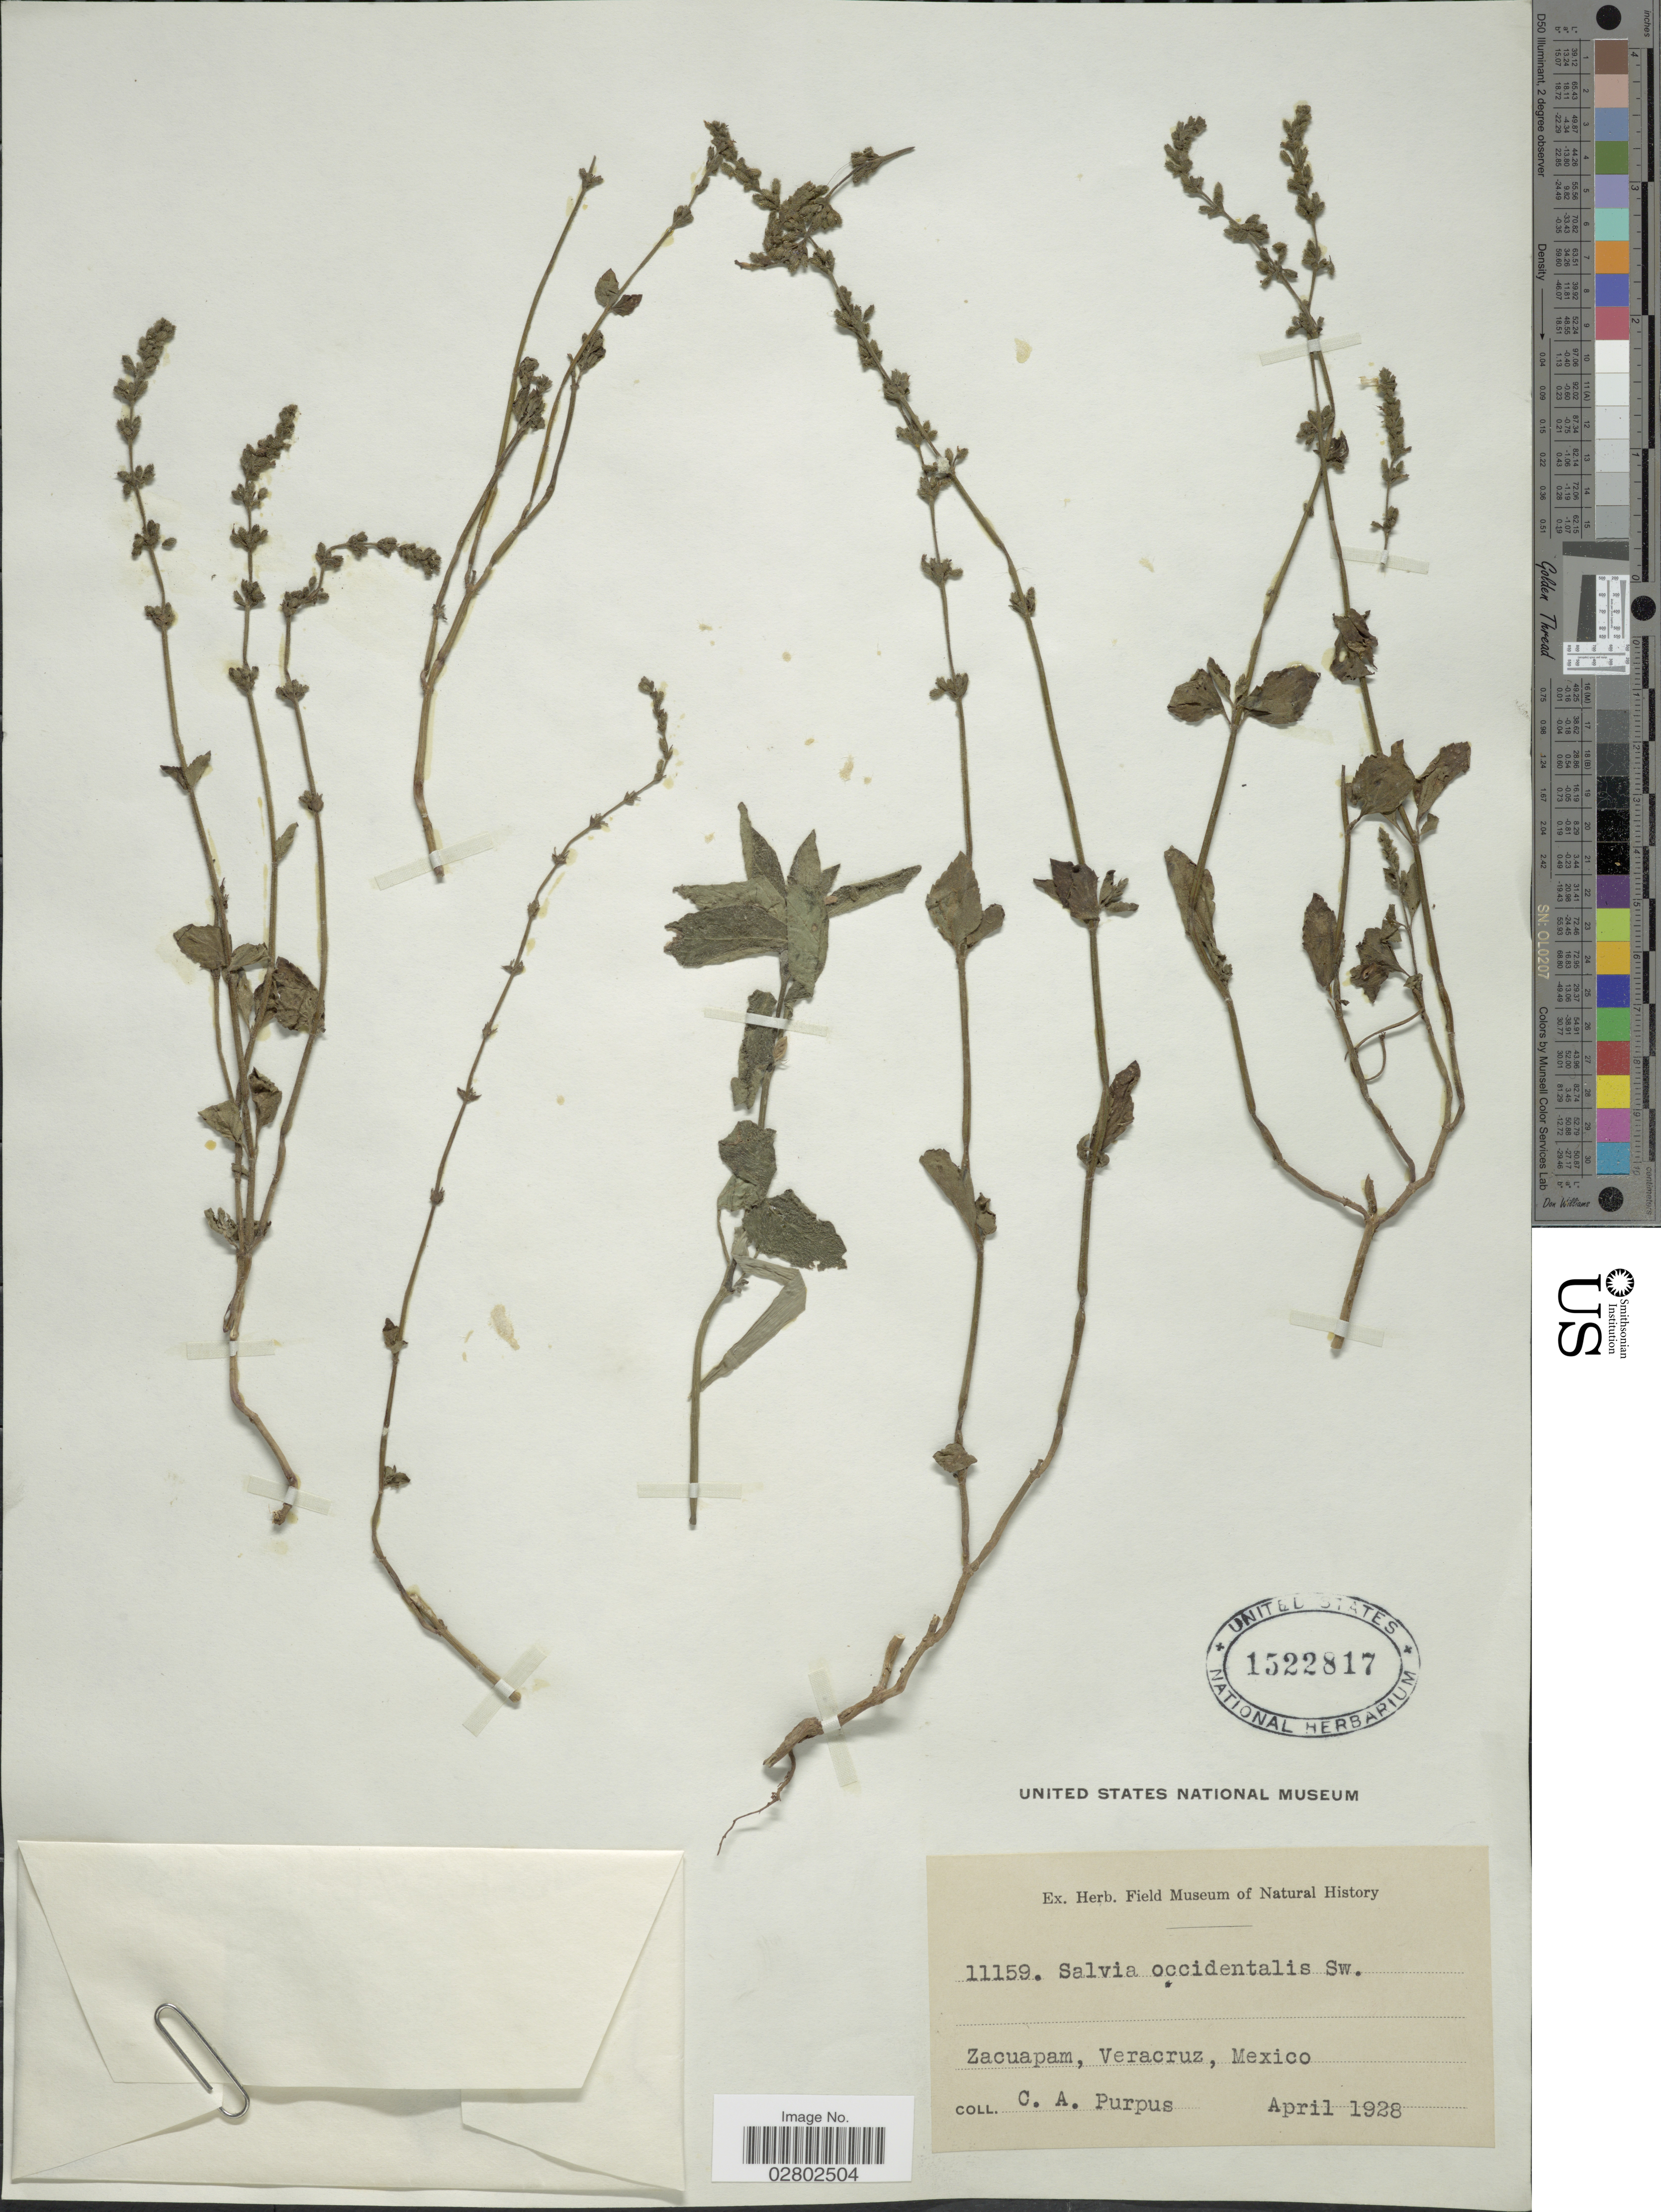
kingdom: Plantae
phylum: Tracheophyta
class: Magnoliopsida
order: Lamiales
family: Lamiaceae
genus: Salvia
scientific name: Salvia occidentalis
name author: Sw.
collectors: C. A. Purpus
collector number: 11159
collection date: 1928-04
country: Mexico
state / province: Veracruz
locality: Zacuapam, Veracruz.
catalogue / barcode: US 1522817